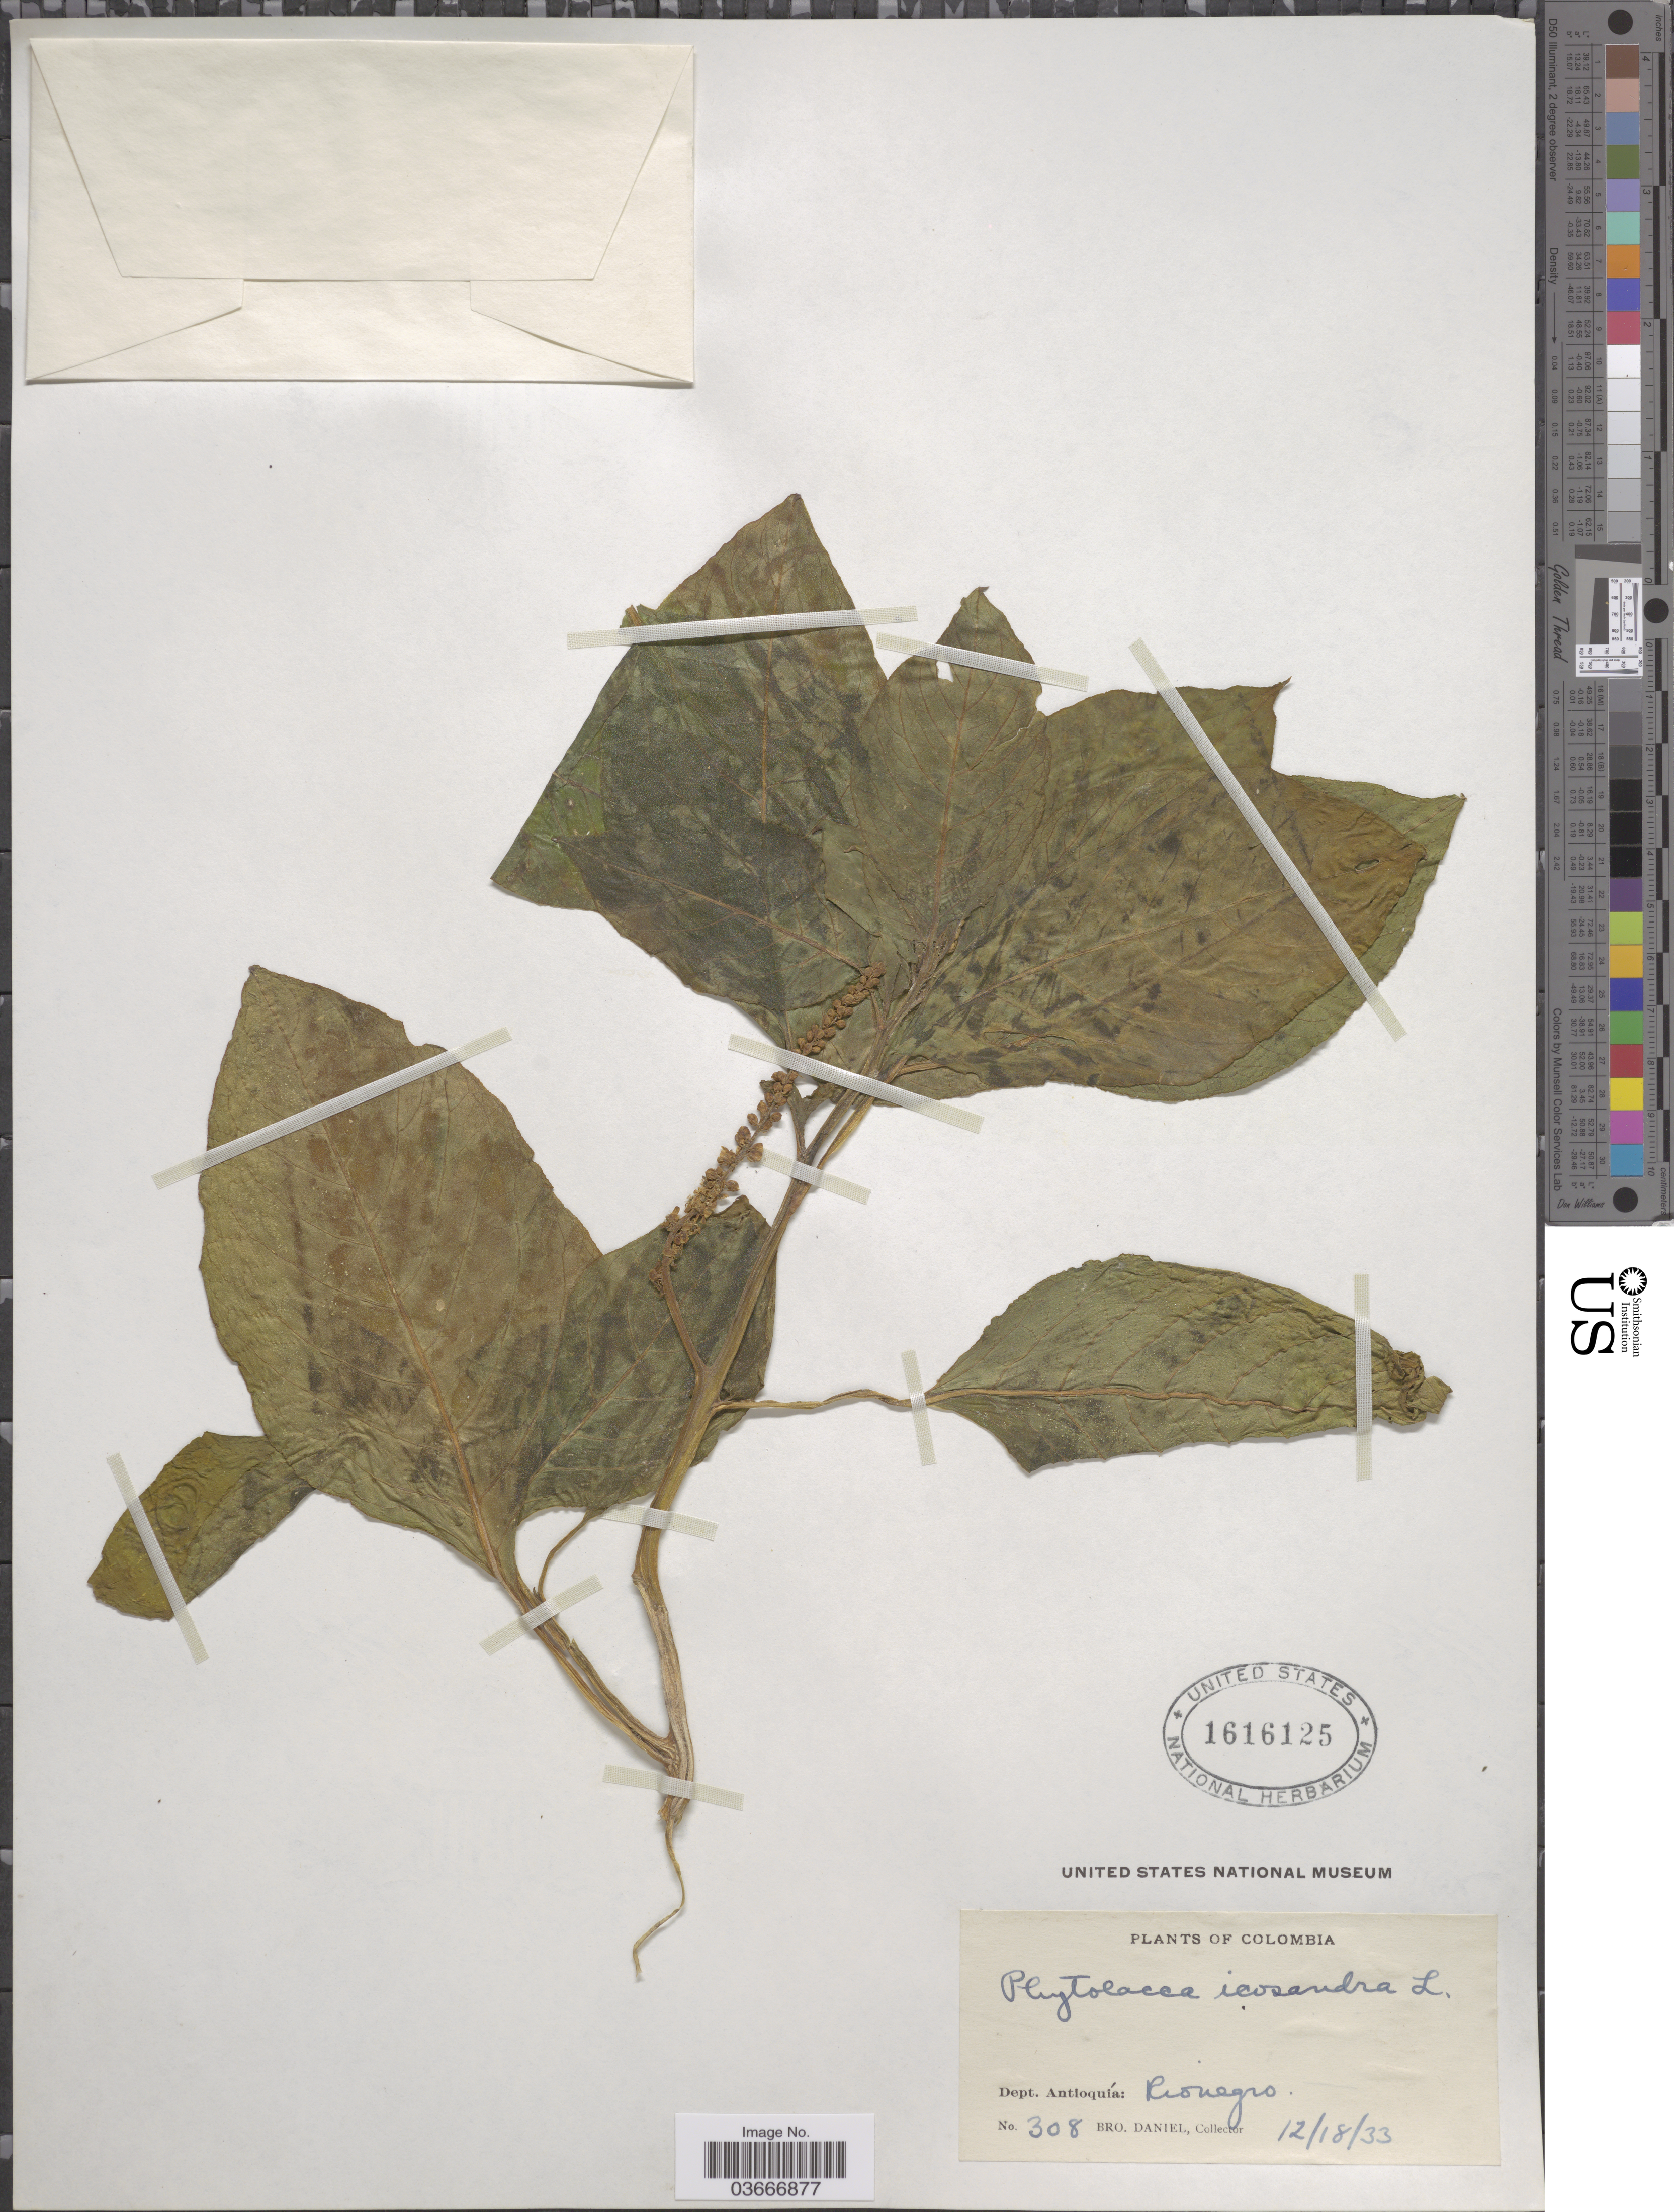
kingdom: Plantae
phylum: Tracheophyta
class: Magnoliopsida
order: Caryophyllales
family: Phytolaccaceae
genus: Phytolacca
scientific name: Phytolacca icosandra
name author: L.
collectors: Bro. Daniel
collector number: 308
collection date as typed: Transcribed d/m/y: 18/12/33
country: Colombia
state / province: Antioquia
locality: Dept. Antioquía, Rionegro.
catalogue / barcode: US 1616125